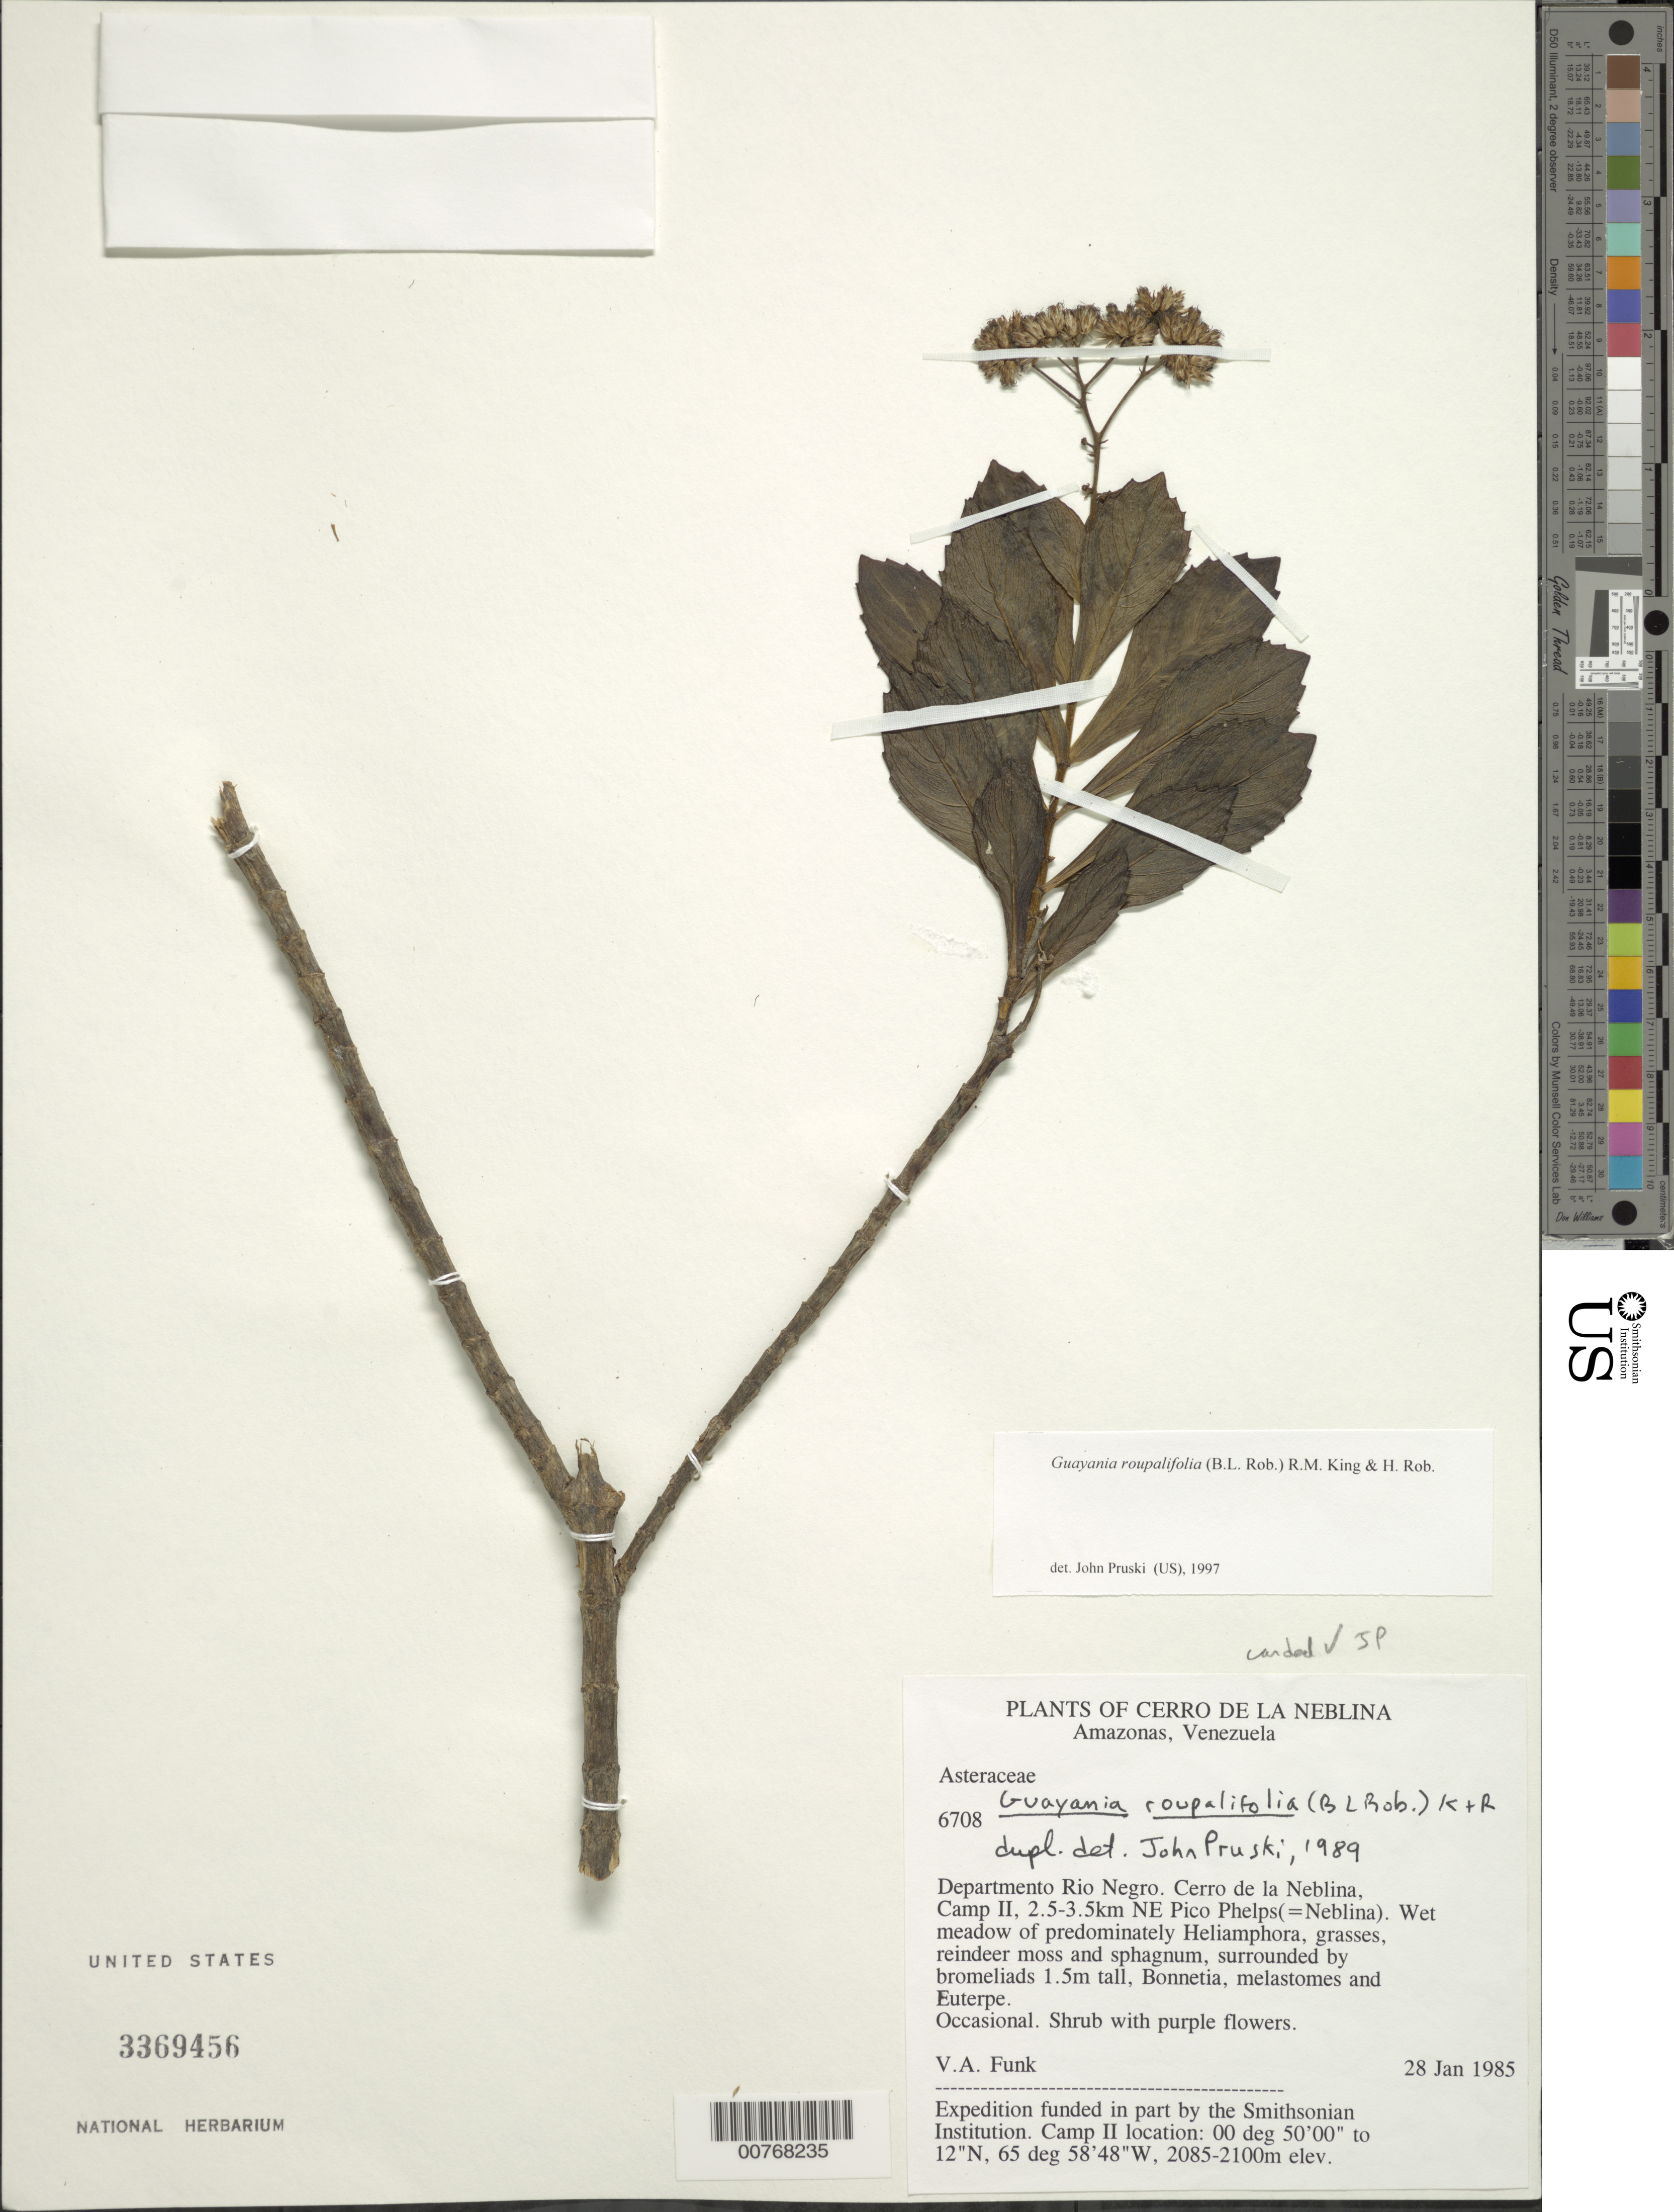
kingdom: Plantae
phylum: Tracheophyta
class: Magnoliopsida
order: Asterales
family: Asteraceae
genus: Guayania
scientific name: Guayania roupalifolia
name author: (B.L. Rob.) R.M. King & H. Rob.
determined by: Pruski, J. F.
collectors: V. Funk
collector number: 6708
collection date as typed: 28-Jan-85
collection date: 1985-01-28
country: Venezuela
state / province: Amazonas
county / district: Río Negro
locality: Cerro de la Neblina, Camp II 2.5-3.5 km NE Pico Phelps (=Neblina)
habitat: Wet meadow or predominantly Heliamphora, grasses, reindeer moss, and sphagnum surrounded by bromeliads 1.5m, Bonetia, melastomes and Euterpe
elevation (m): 2085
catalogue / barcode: US 3369456